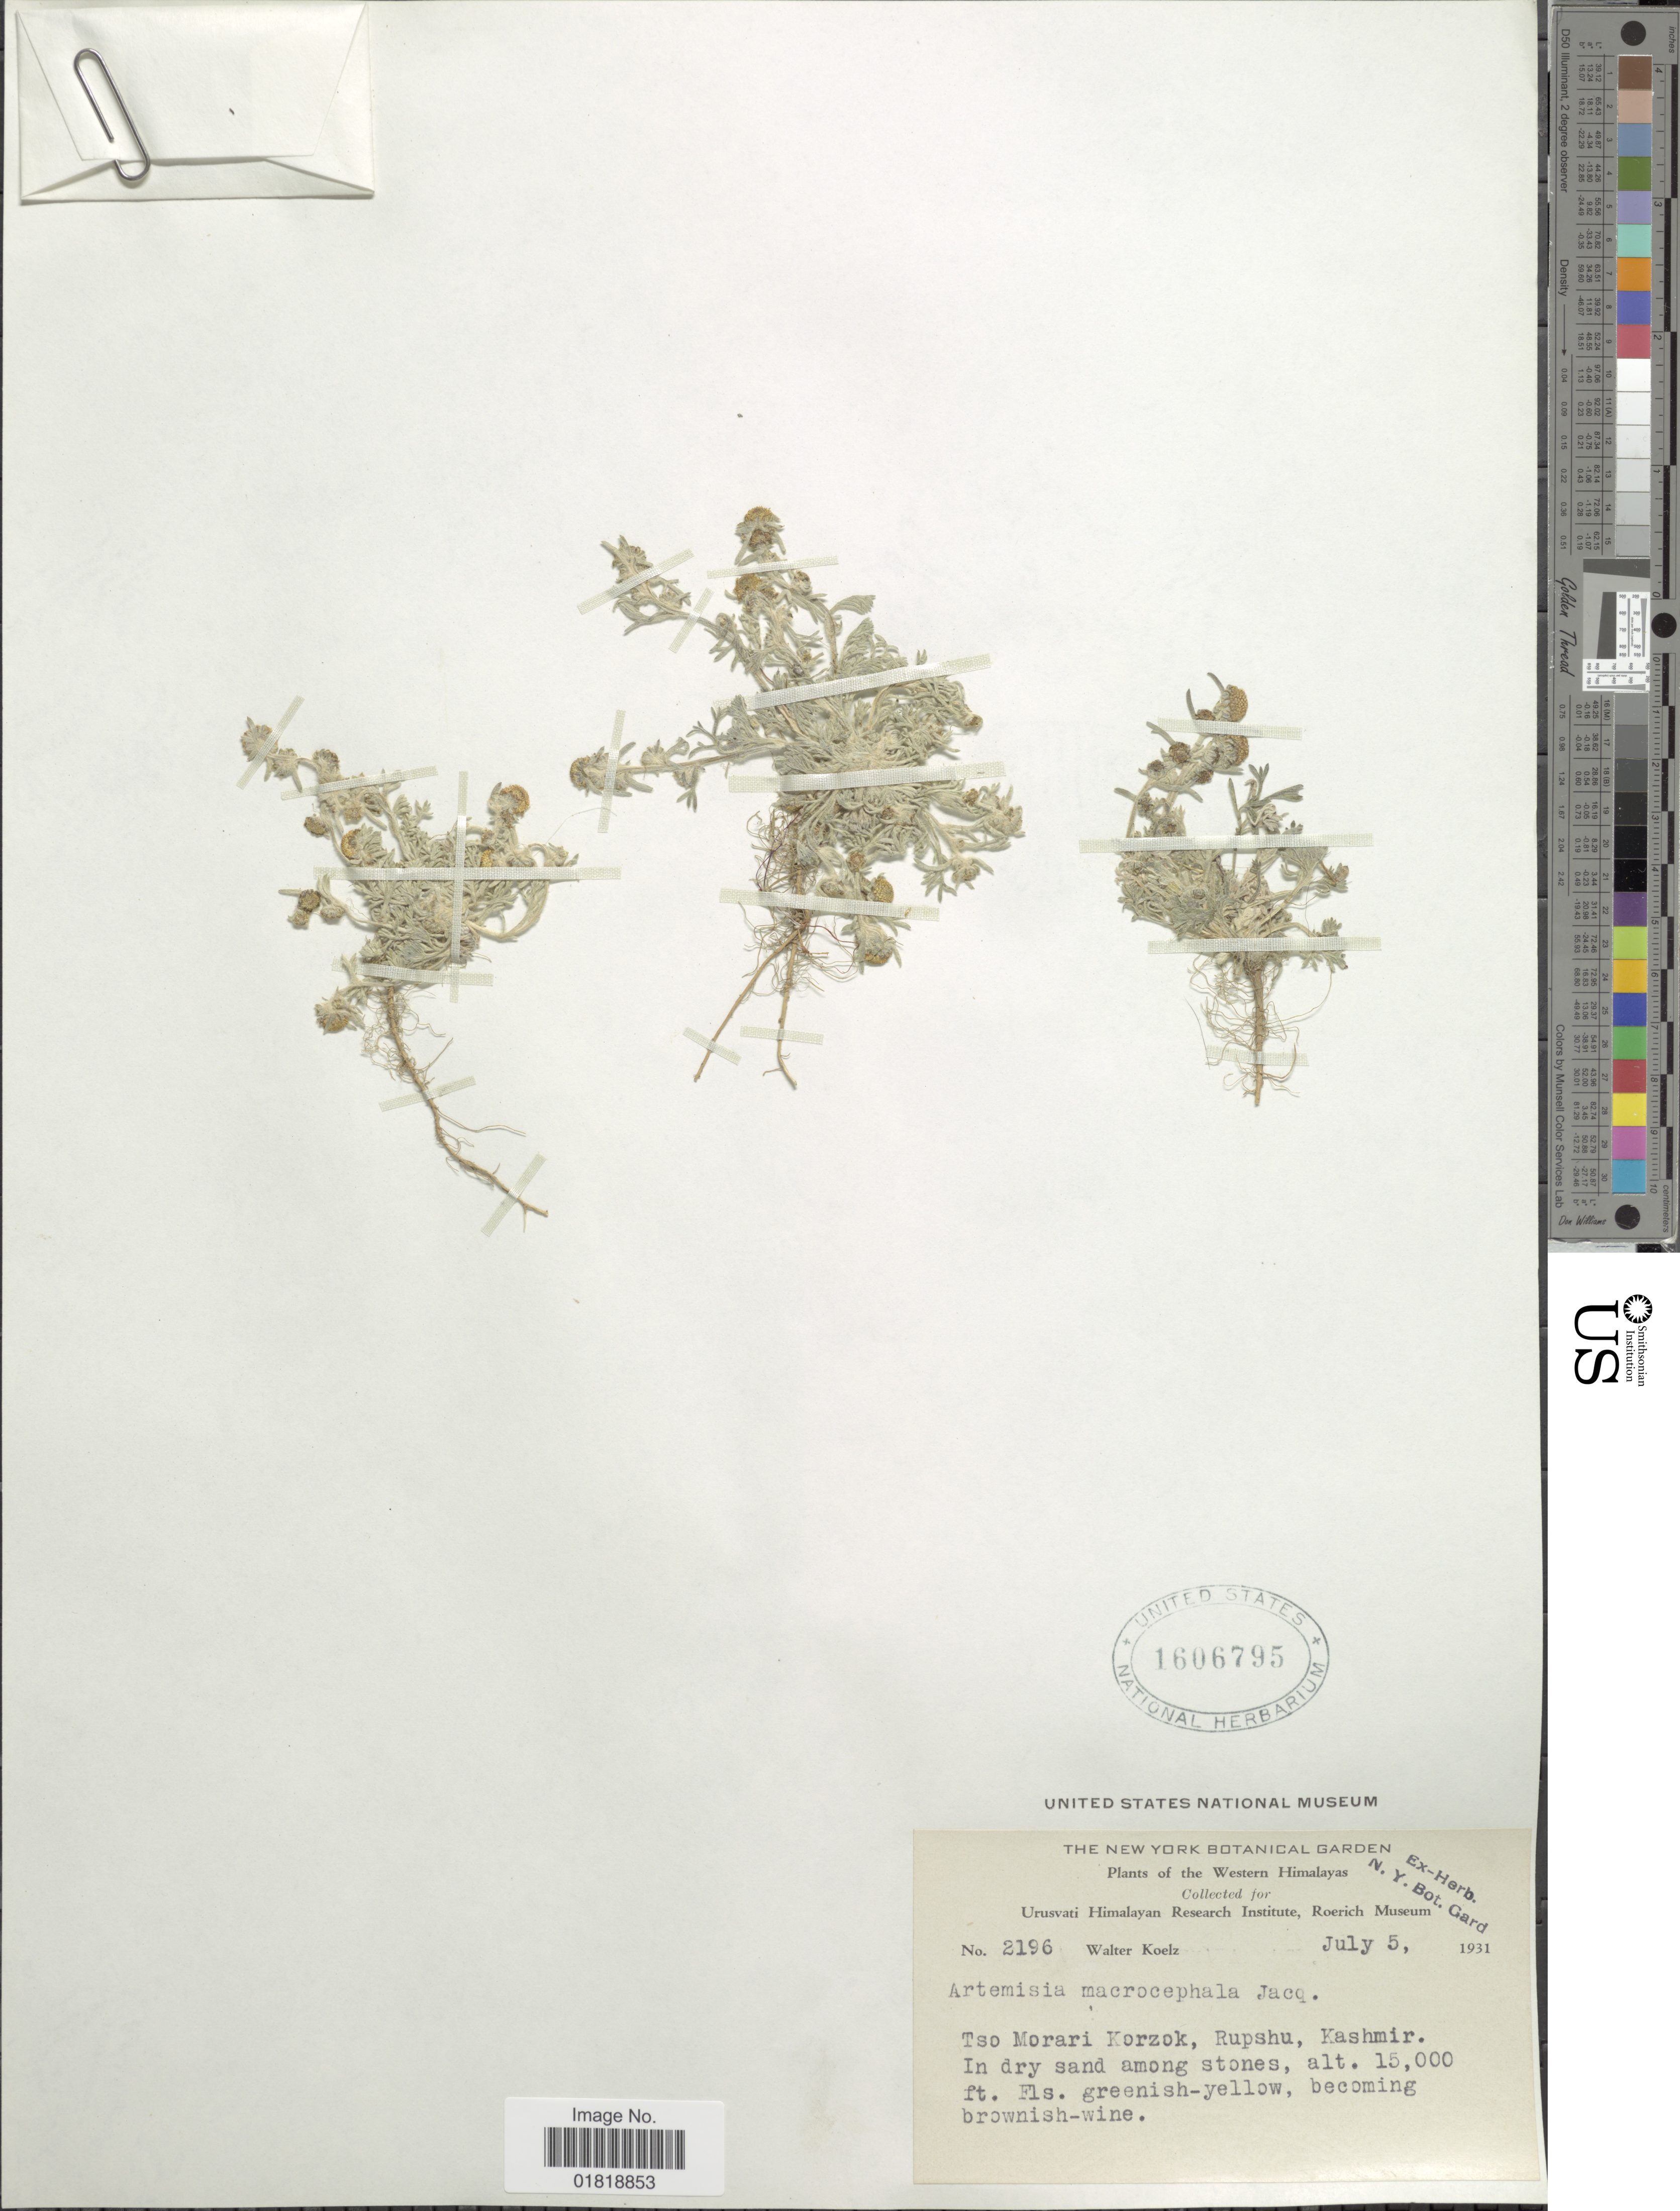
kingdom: Plantae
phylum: Tracheophyta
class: Magnoliopsida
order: Asterales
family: Asteraceae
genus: Artemisia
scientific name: Artemisia macrocephala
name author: Jacq.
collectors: W. N. Koelz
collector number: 2196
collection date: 1931-09-05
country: India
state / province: Jammu and Kashmir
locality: Western Himalayas, Tso Morari Korzok, Rupdhu, Kashmir, in dry sand among stones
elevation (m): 4572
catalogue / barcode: US 1606795